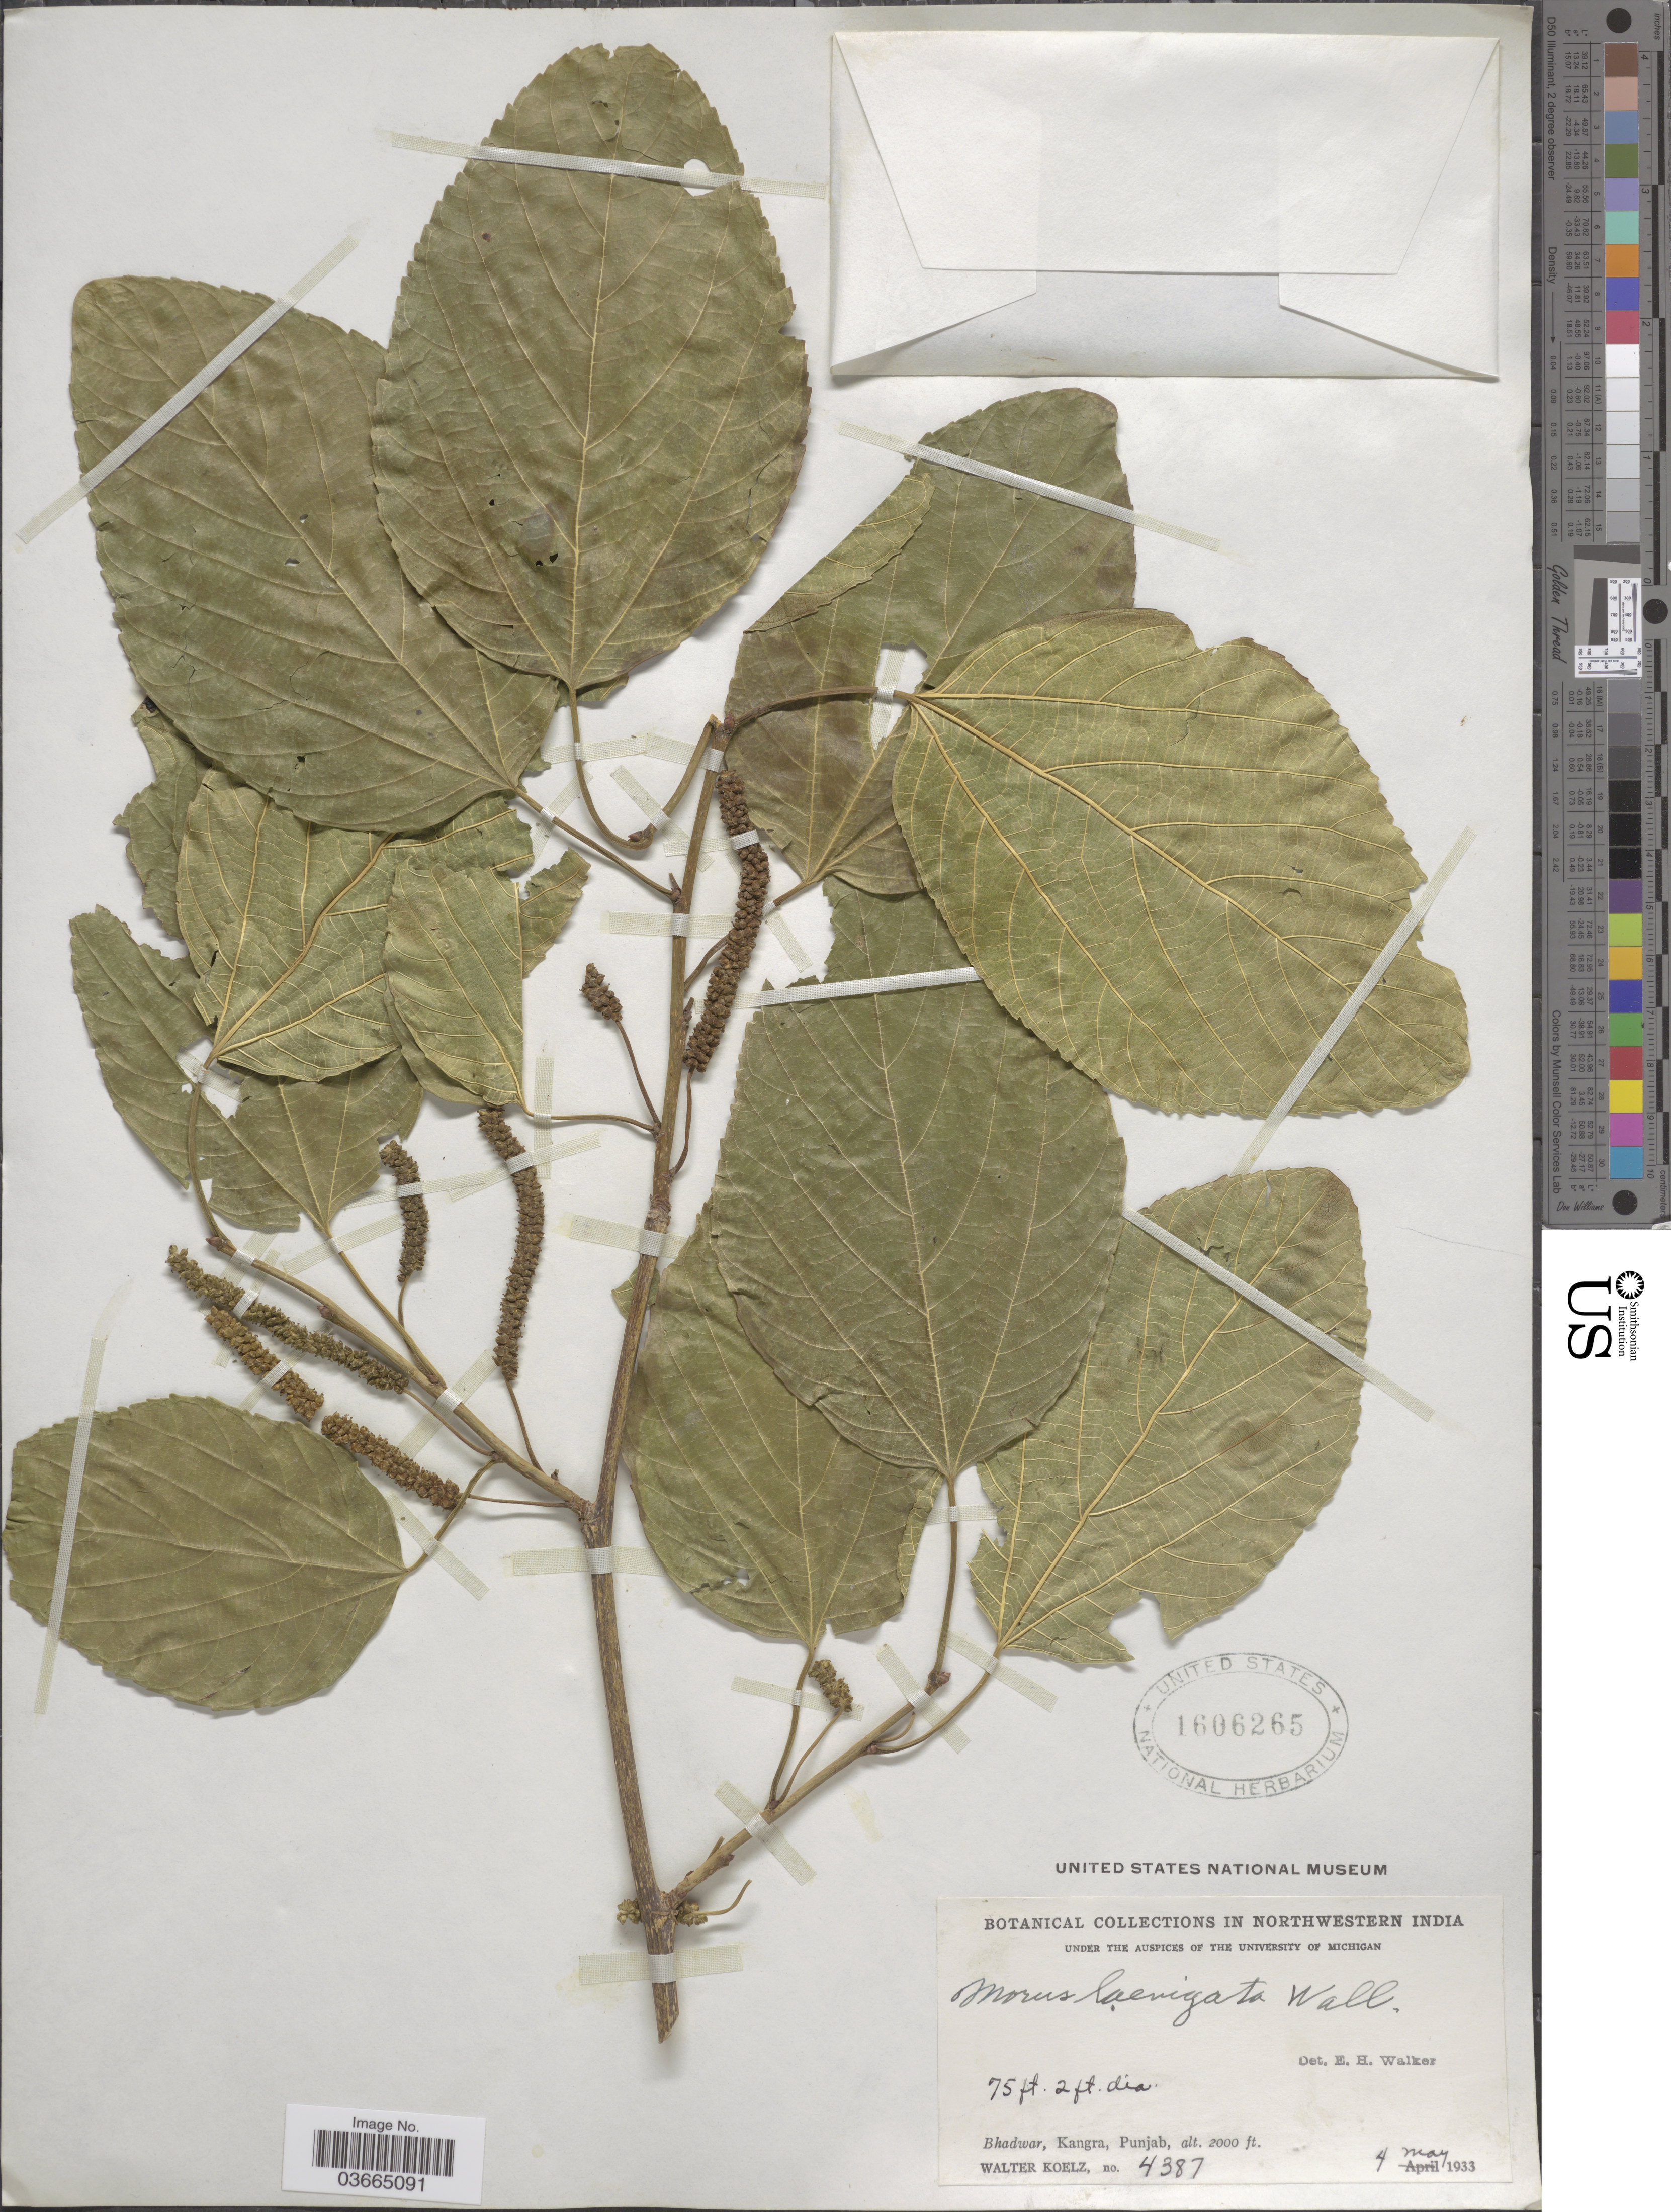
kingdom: Plantae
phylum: Tracheophyta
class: Magnoliopsida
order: Rosales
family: Moraceae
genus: Morus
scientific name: Morus laevigata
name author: (Bureau) Wall. ex Brandis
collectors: W. N. Koelz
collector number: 4387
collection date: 1933-05-04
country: India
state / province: Punjab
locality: Northwestern India. Bhadwar, Kangra.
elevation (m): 610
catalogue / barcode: US 1606265